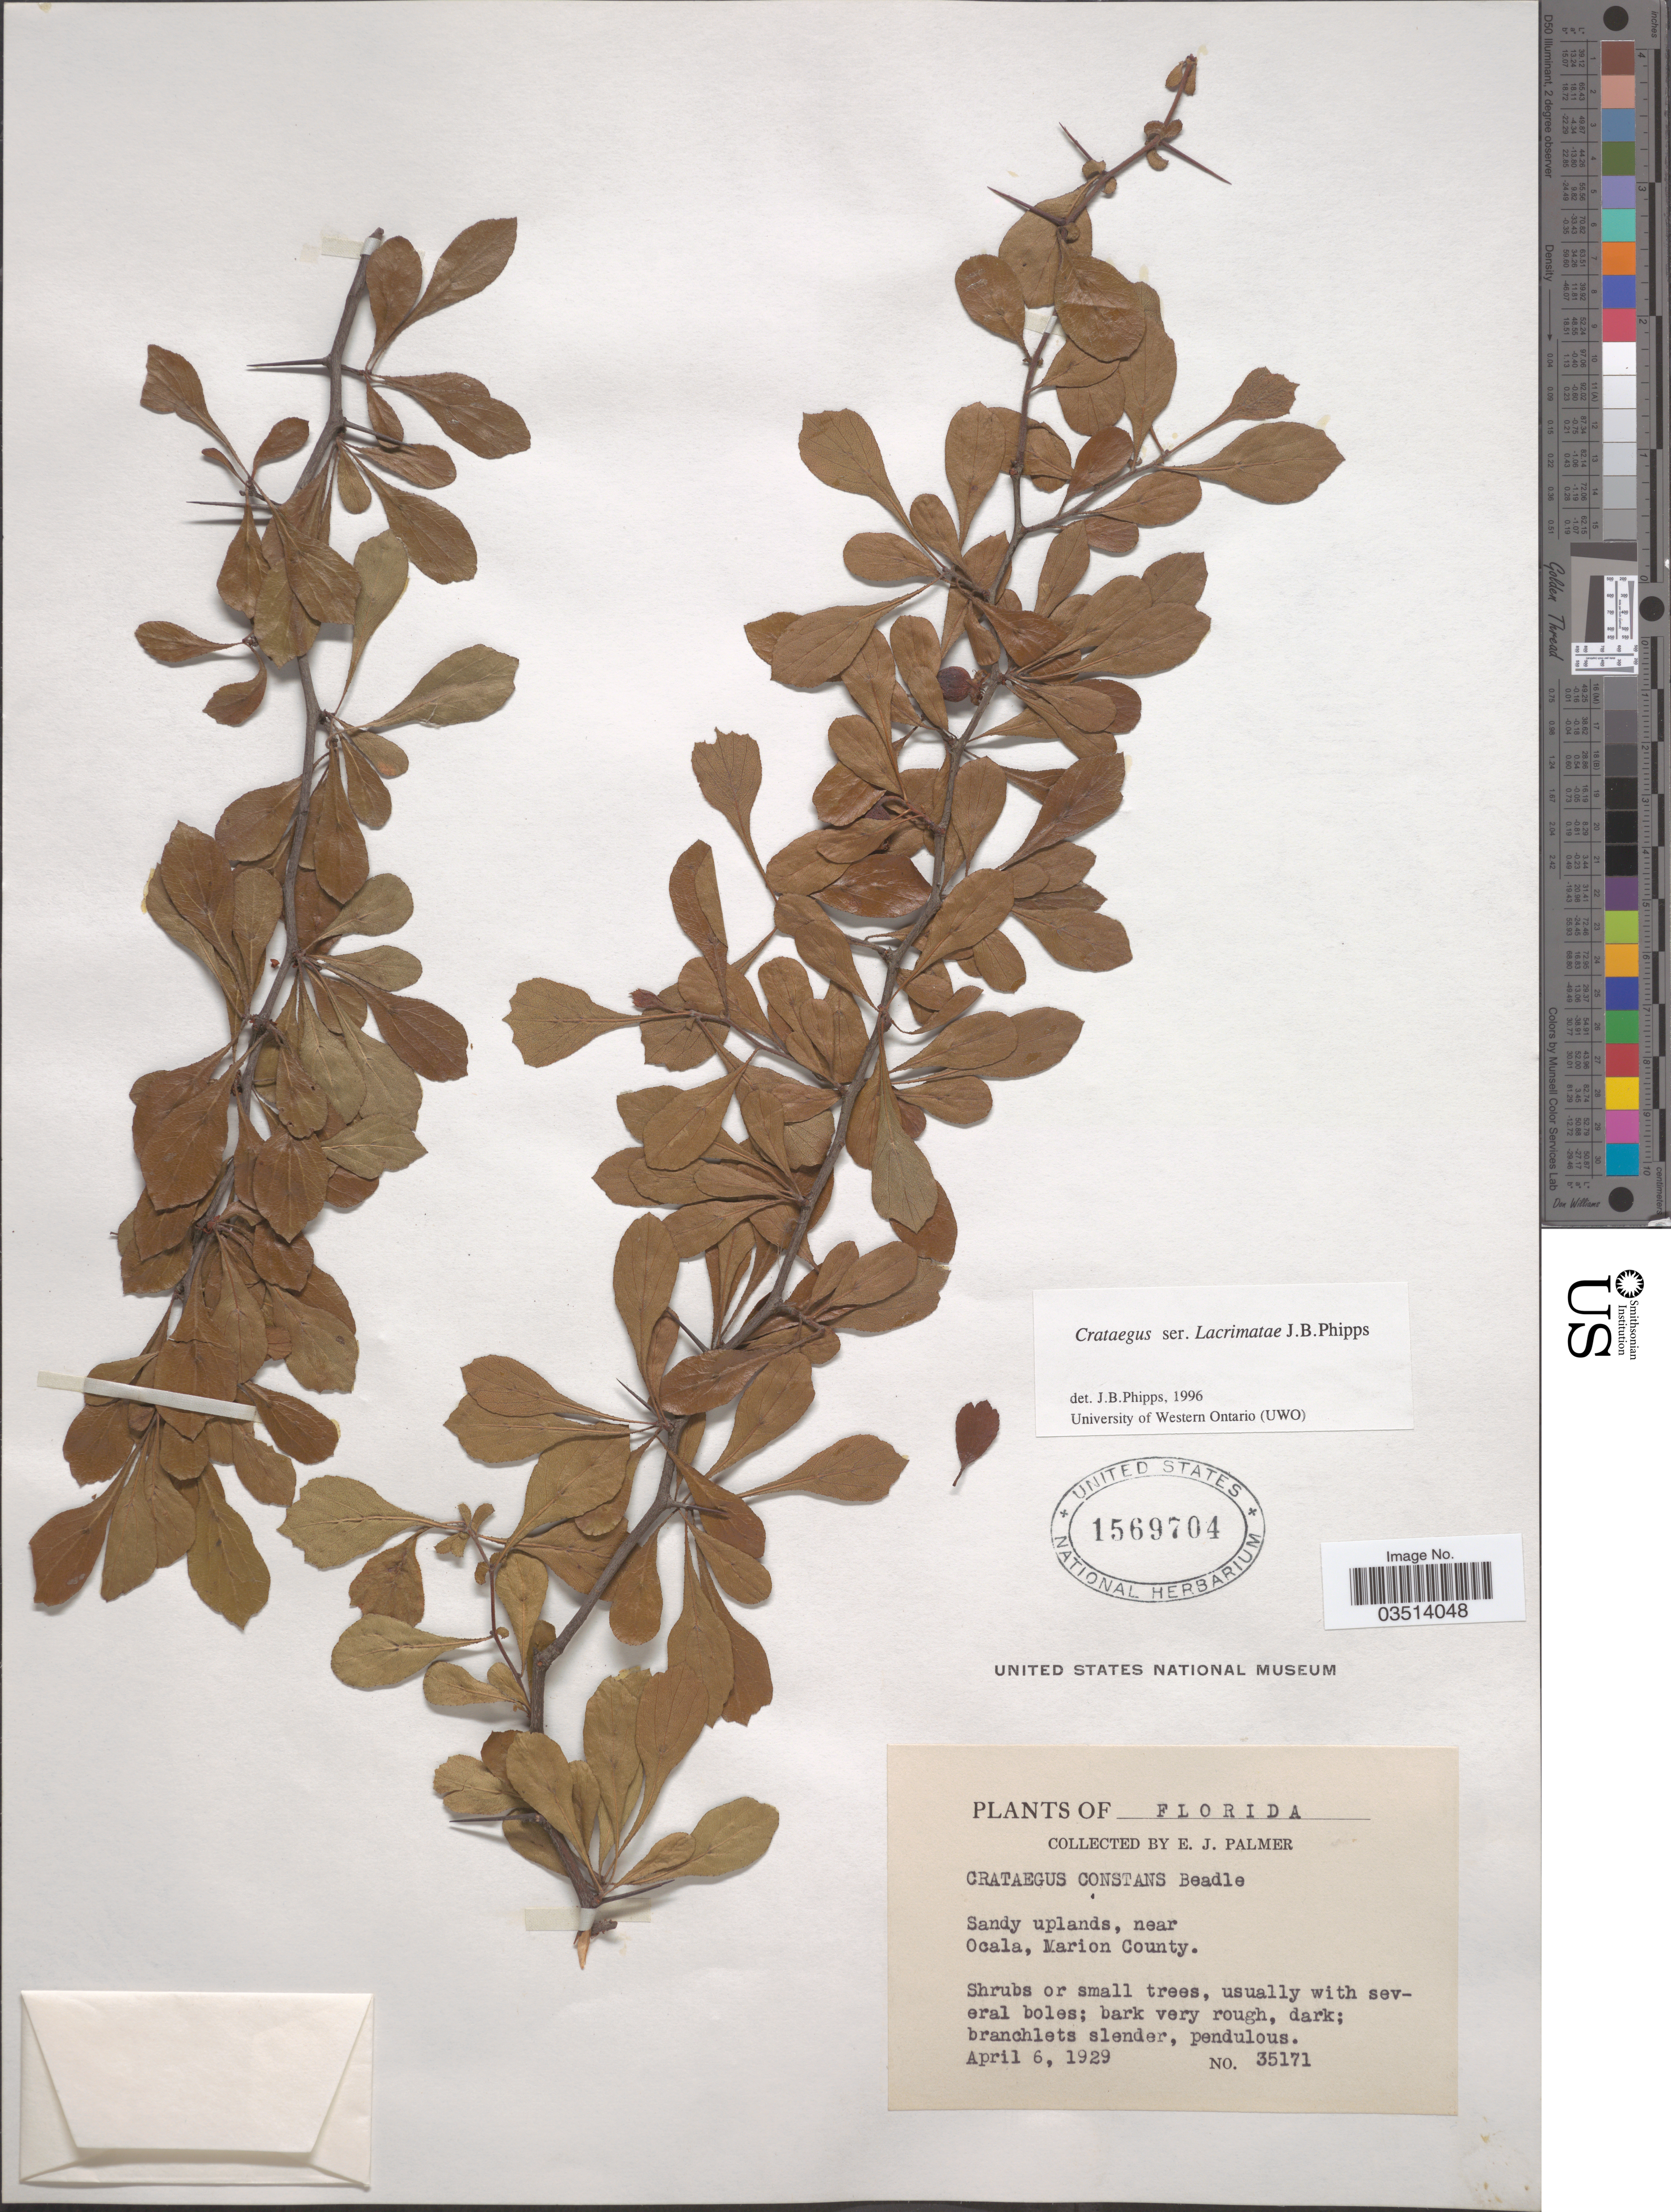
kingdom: Plantae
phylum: Tracheophyta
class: Magnoliopsida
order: Rosales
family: Rosaceae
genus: Crataegus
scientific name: Crataegus constans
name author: Beadle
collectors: E. J. Palmer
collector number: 35171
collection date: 1929-04-06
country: United States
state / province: Florida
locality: Sandy uplands, near Ocala, Marion County.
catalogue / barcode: US 1569704